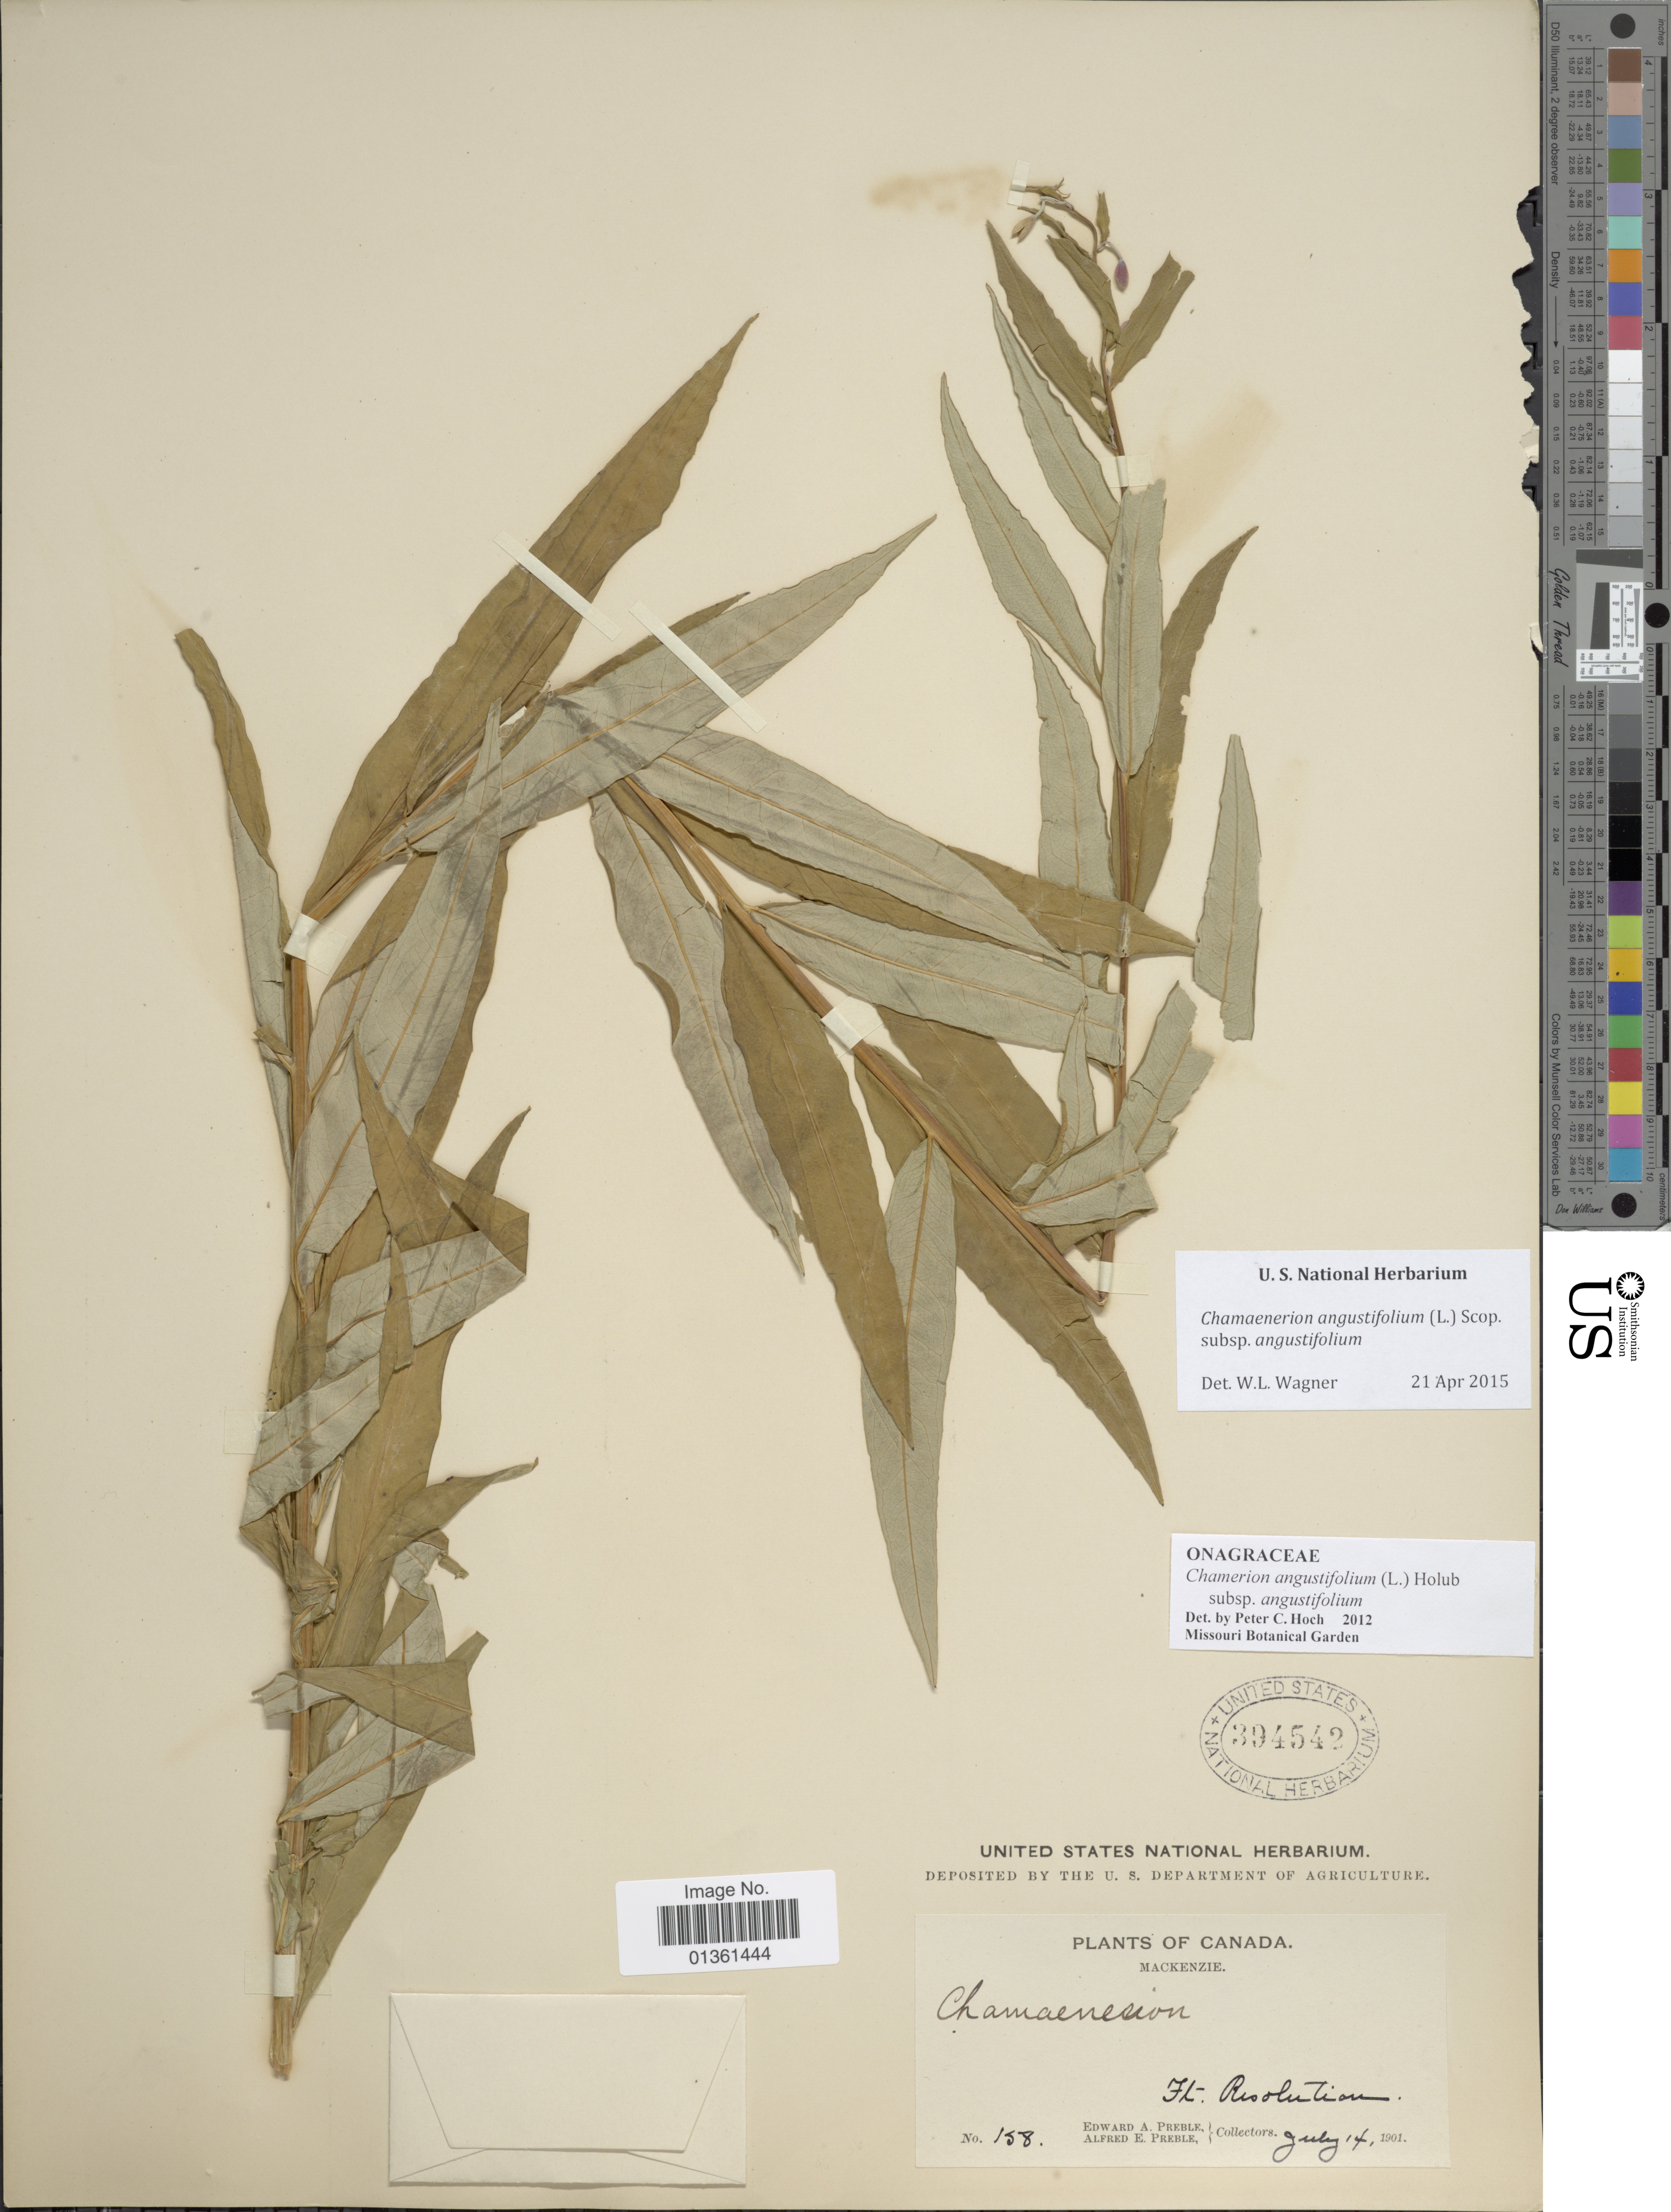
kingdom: Plantae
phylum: Tracheophyta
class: Magnoliopsida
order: Myrtales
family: Onagraceae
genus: Chamaenerion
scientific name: Chamaenerion angustifolium subsp. angustifolium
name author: (L.) Scop.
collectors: E. Preble & A. Preble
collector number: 158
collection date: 1901-07-14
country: Canada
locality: Mackenzie. Ft. Resolution.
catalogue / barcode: US 394542